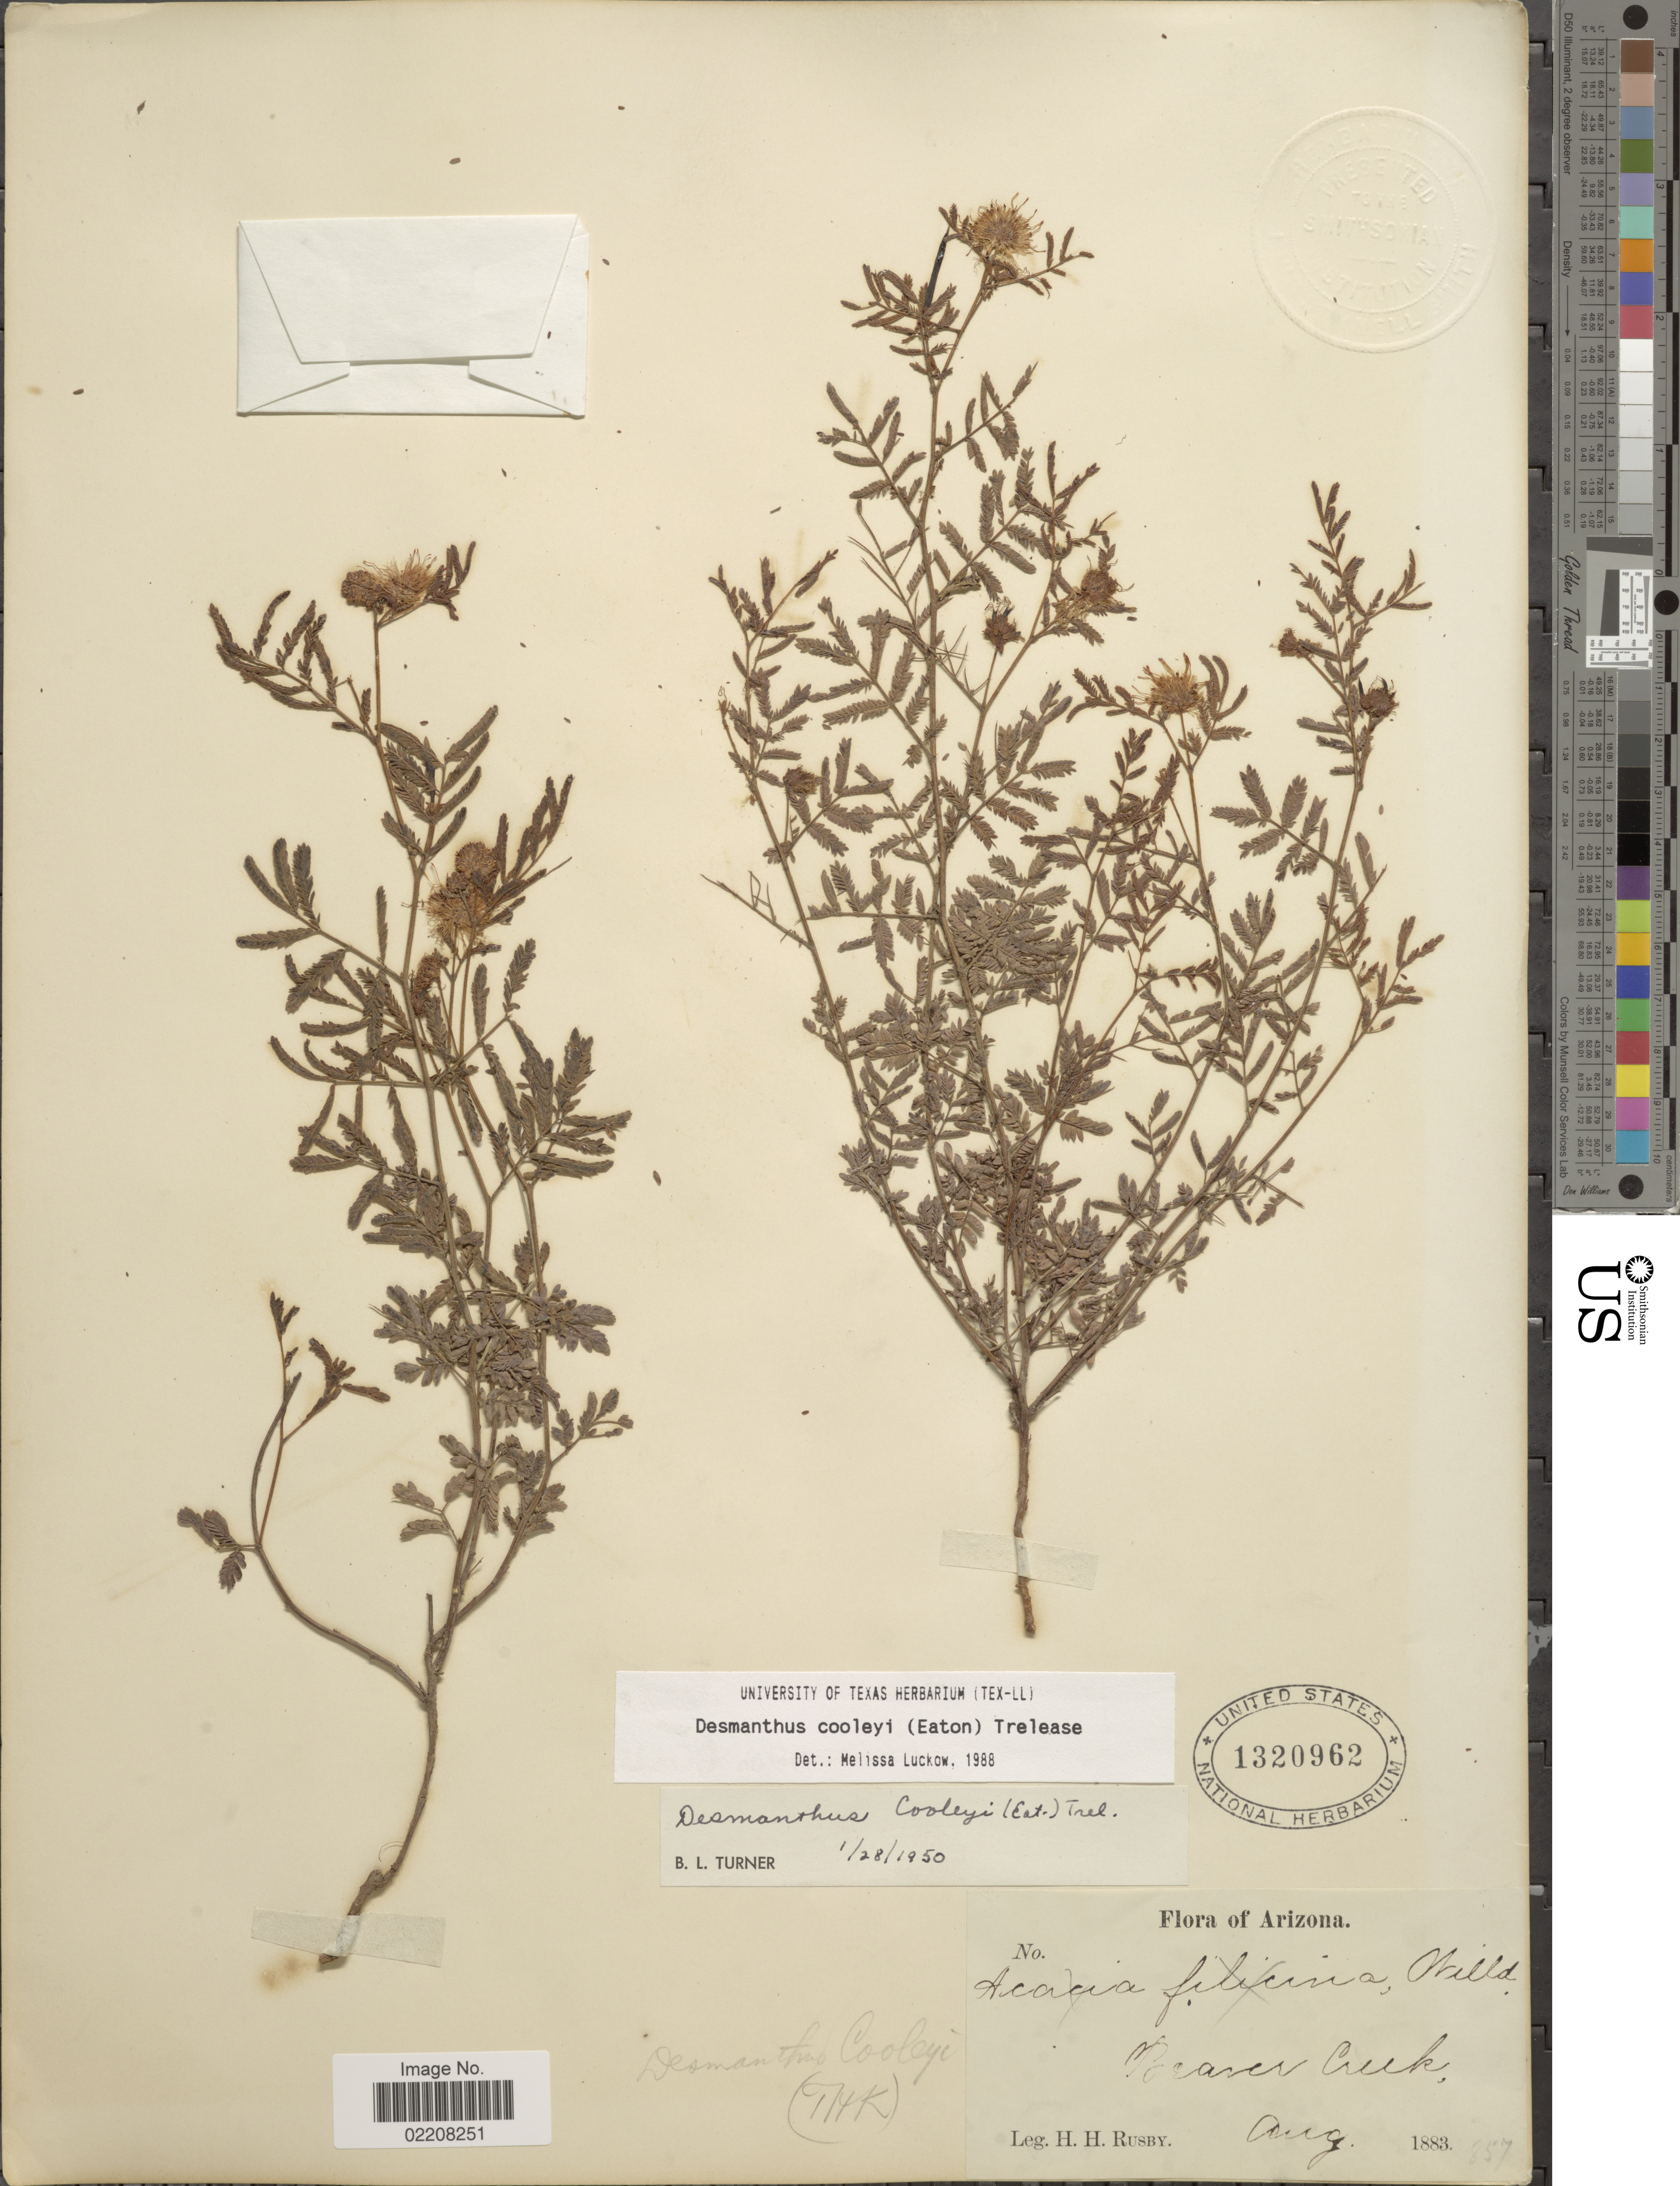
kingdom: Plantae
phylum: Tracheophyta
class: Magnoliopsida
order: Fabales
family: Fabaceae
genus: Desmanthus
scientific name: Desmanthus cooleyi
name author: (Eaton) Trel.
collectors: H. H. Rusby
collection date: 1883-08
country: United States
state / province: Arizona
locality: Beaver Creek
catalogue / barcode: US 1320962